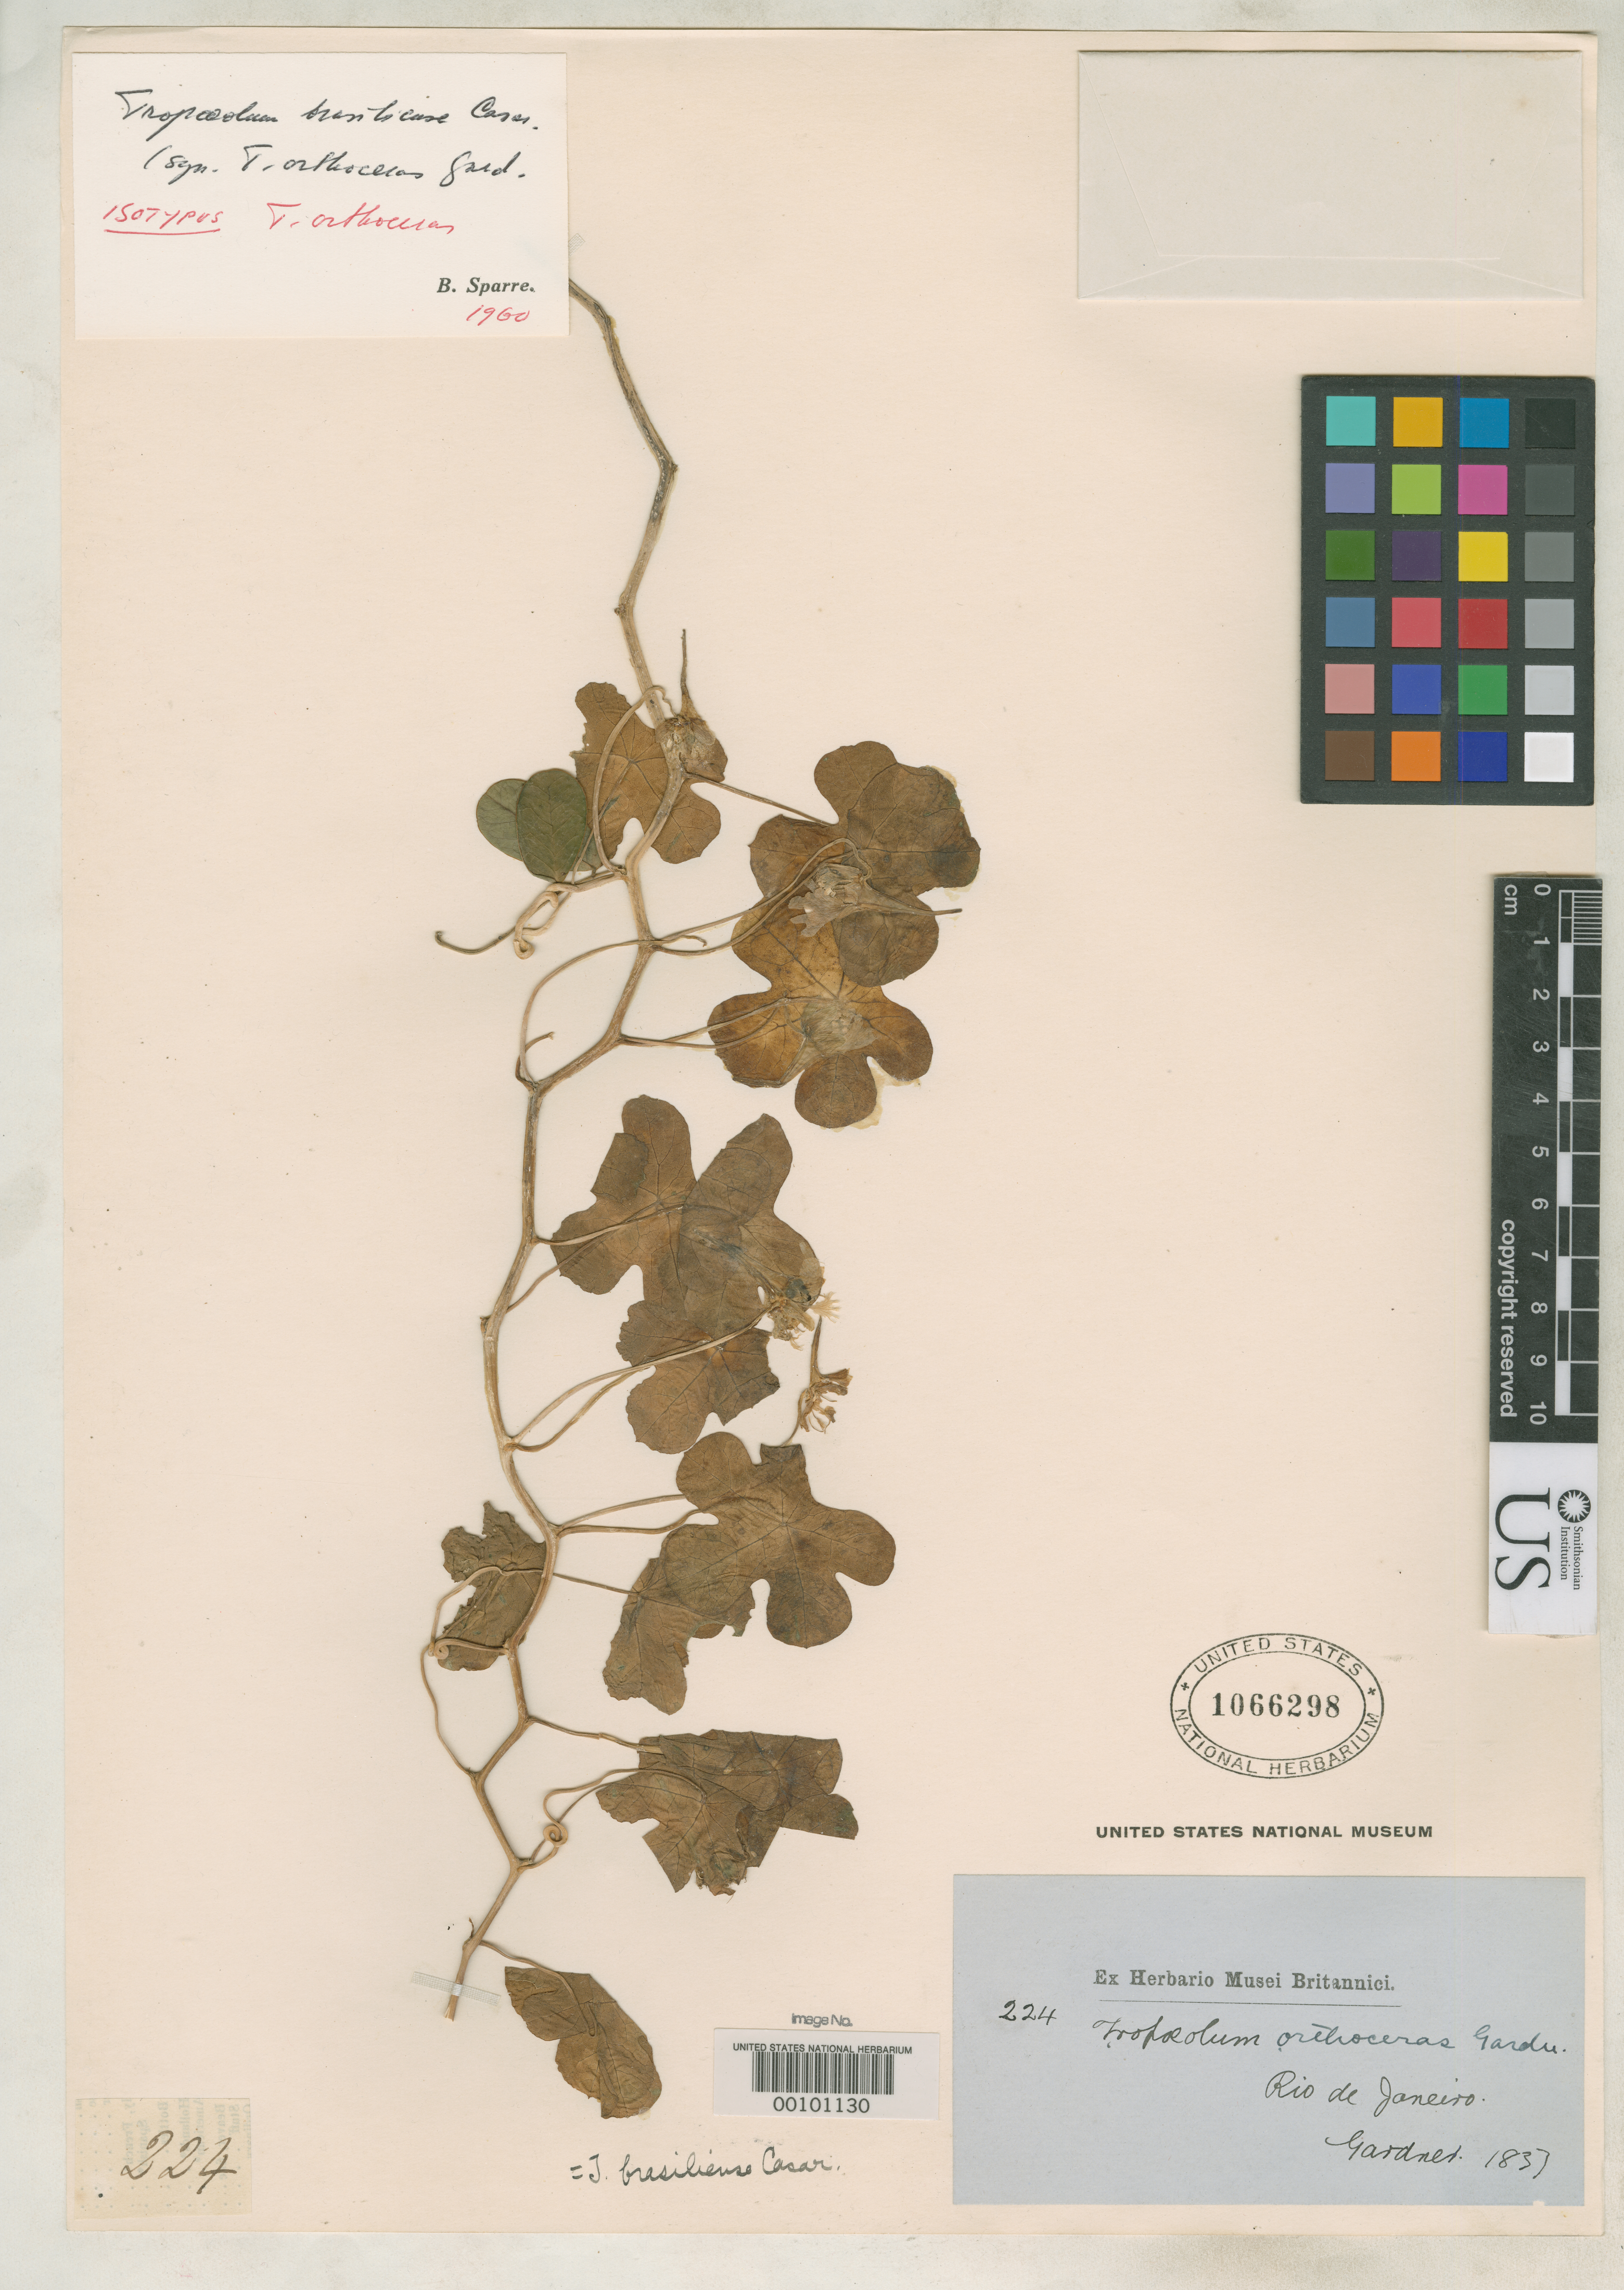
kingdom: Plantae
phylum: Tracheophyta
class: Magnoliopsida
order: Brassicales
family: Tropaeolaceae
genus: Tropaeolum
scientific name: Tropaeolum orthoceras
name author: Gardner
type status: Isotype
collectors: G. Gardner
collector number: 224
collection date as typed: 1837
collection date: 1837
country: Brazil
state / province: Rio de Janeiro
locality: At the foot of the Gavea, Rio de Janeiro.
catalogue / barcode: US 1066298